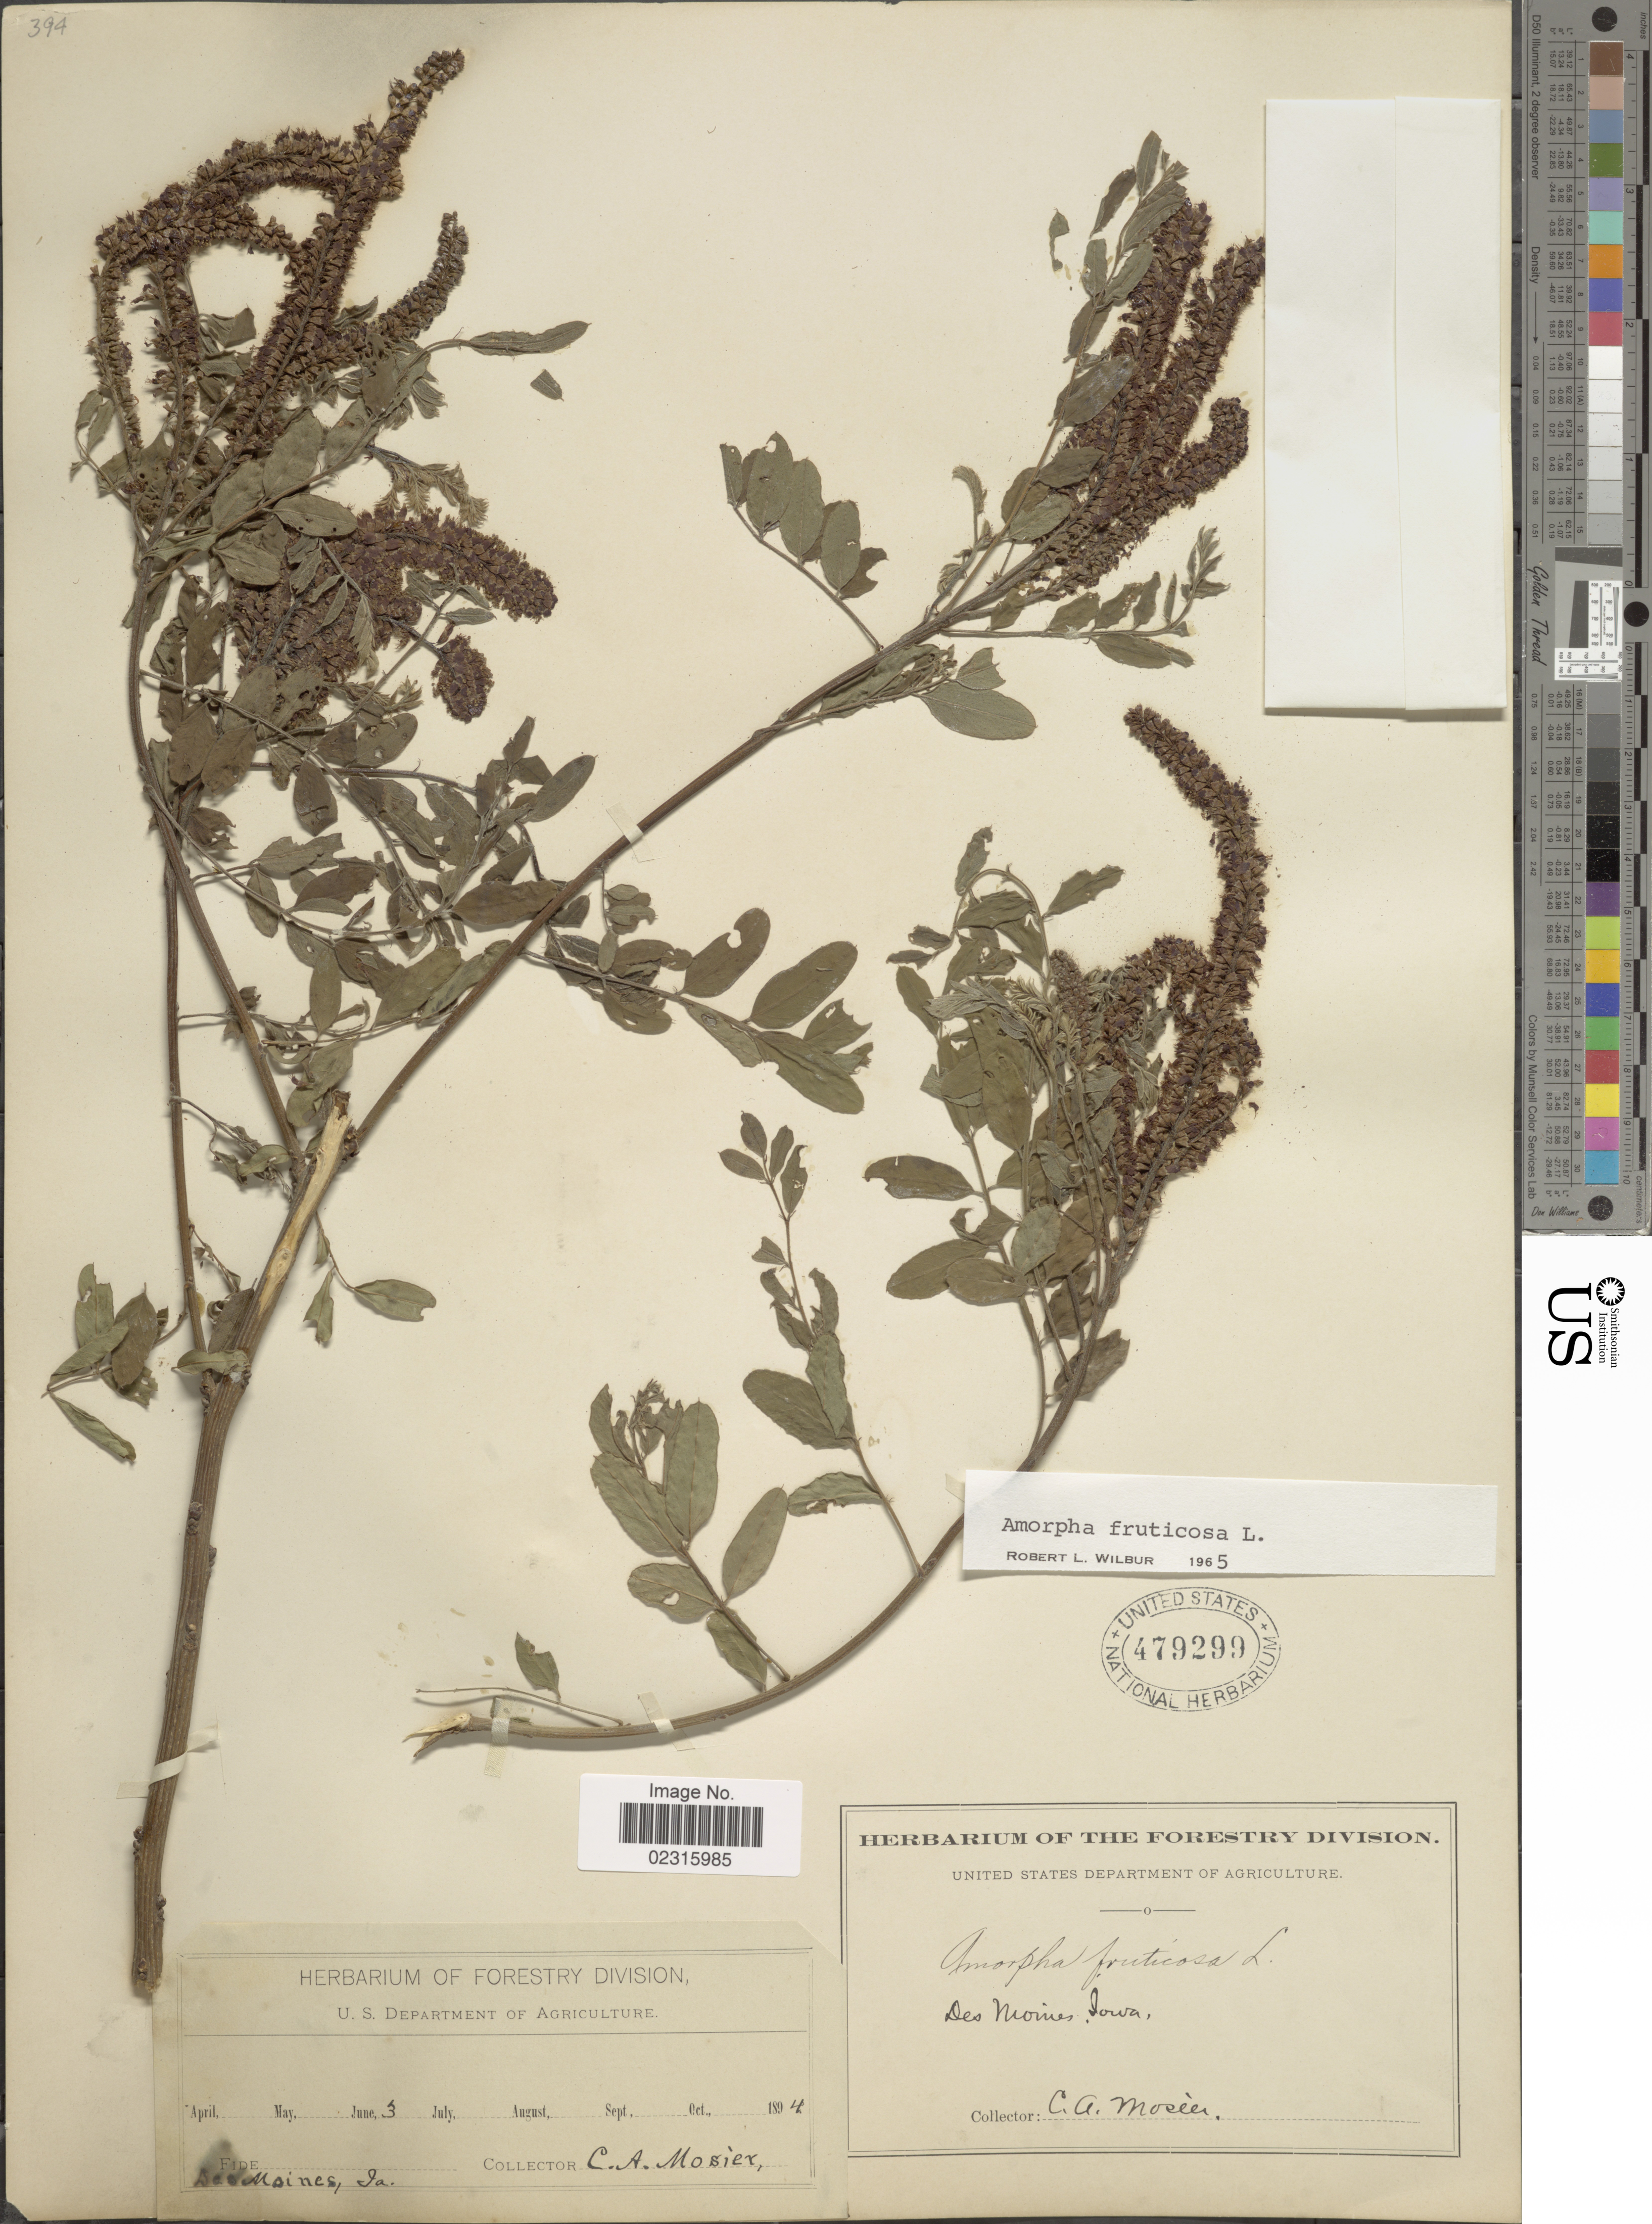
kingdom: Plantae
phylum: Tracheophyta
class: Magnoliopsida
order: Fabales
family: Fabaceae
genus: Amorpha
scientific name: Amorpha fruticosa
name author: L.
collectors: C. A. Mosier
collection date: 1894-06-03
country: United States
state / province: Iowa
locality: Des. Moines.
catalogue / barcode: US 479299